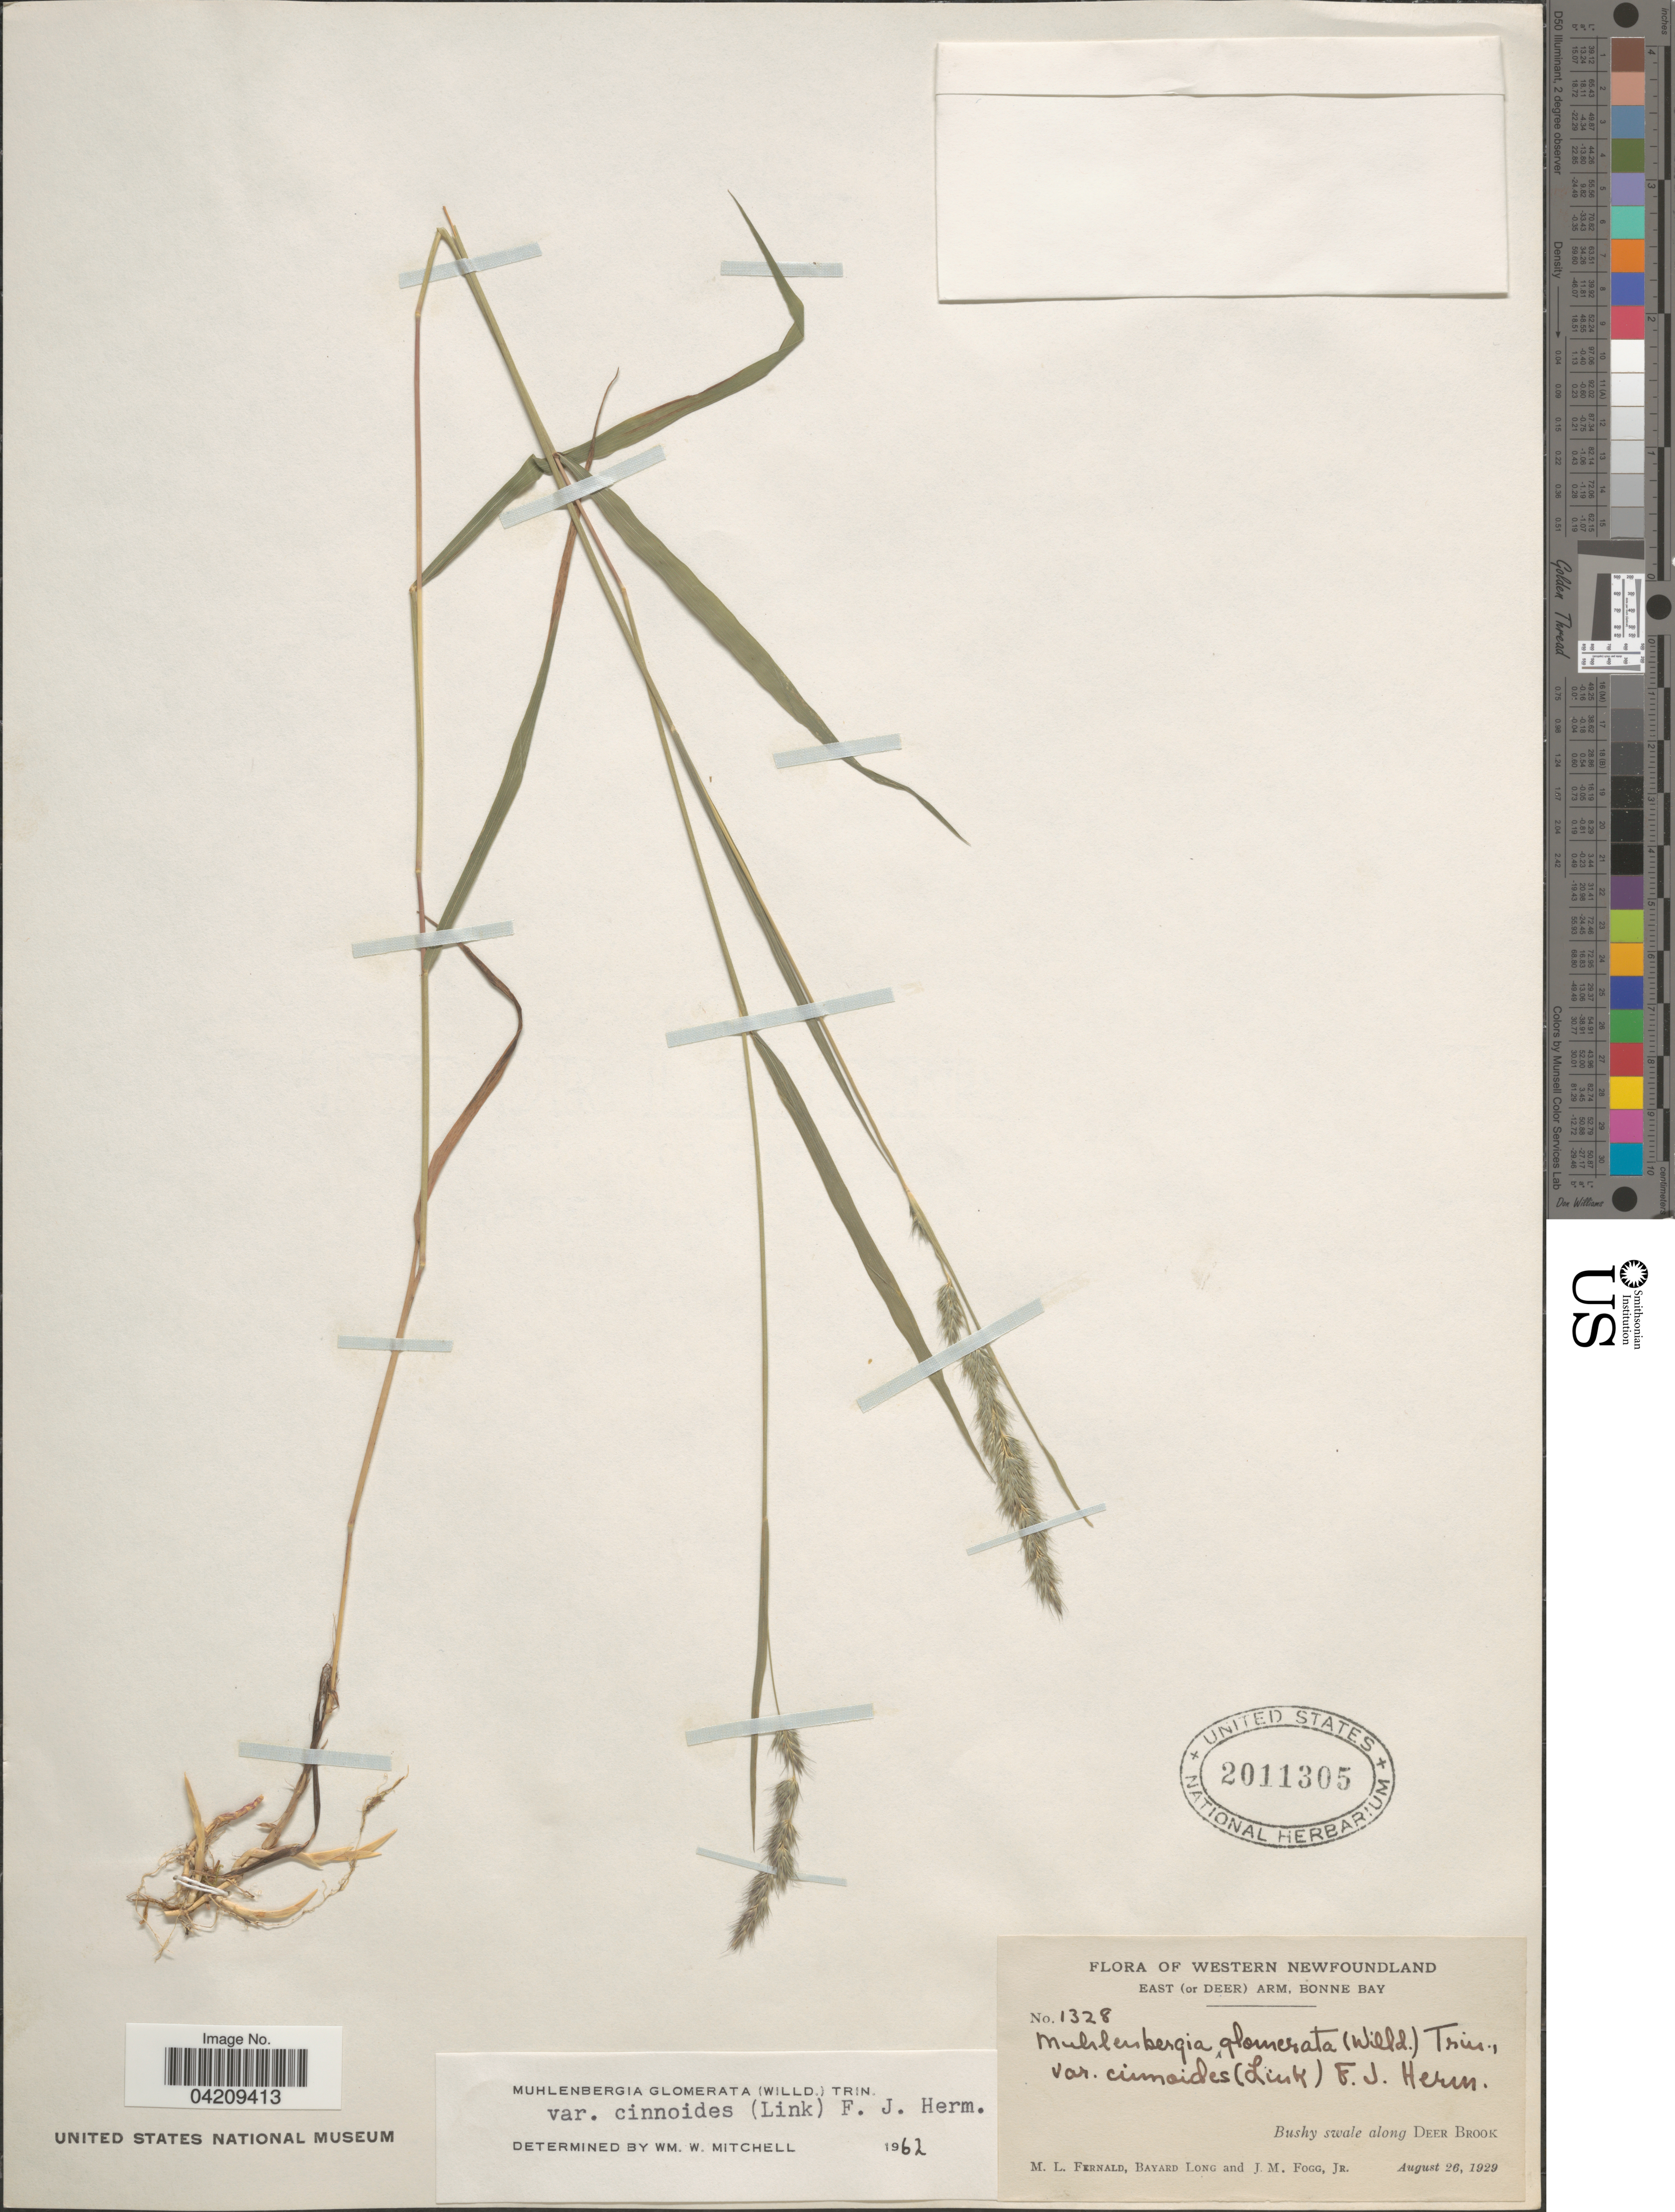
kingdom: Plantae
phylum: Tracheophyta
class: Liliopsida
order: Poales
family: Poaceae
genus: Muhlenbergia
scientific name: Muhlenbergia glomerata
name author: (Willd.) Trin.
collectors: M. L. Fernald, B. Long & J. Fogg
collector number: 1328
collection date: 1929-08-26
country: Canada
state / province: Newfoundland and Labrador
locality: Western Newfoundland. East (or Deer) Arm, Bonne Bay. Bushy swale along Deer Brook.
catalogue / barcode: US 2011305